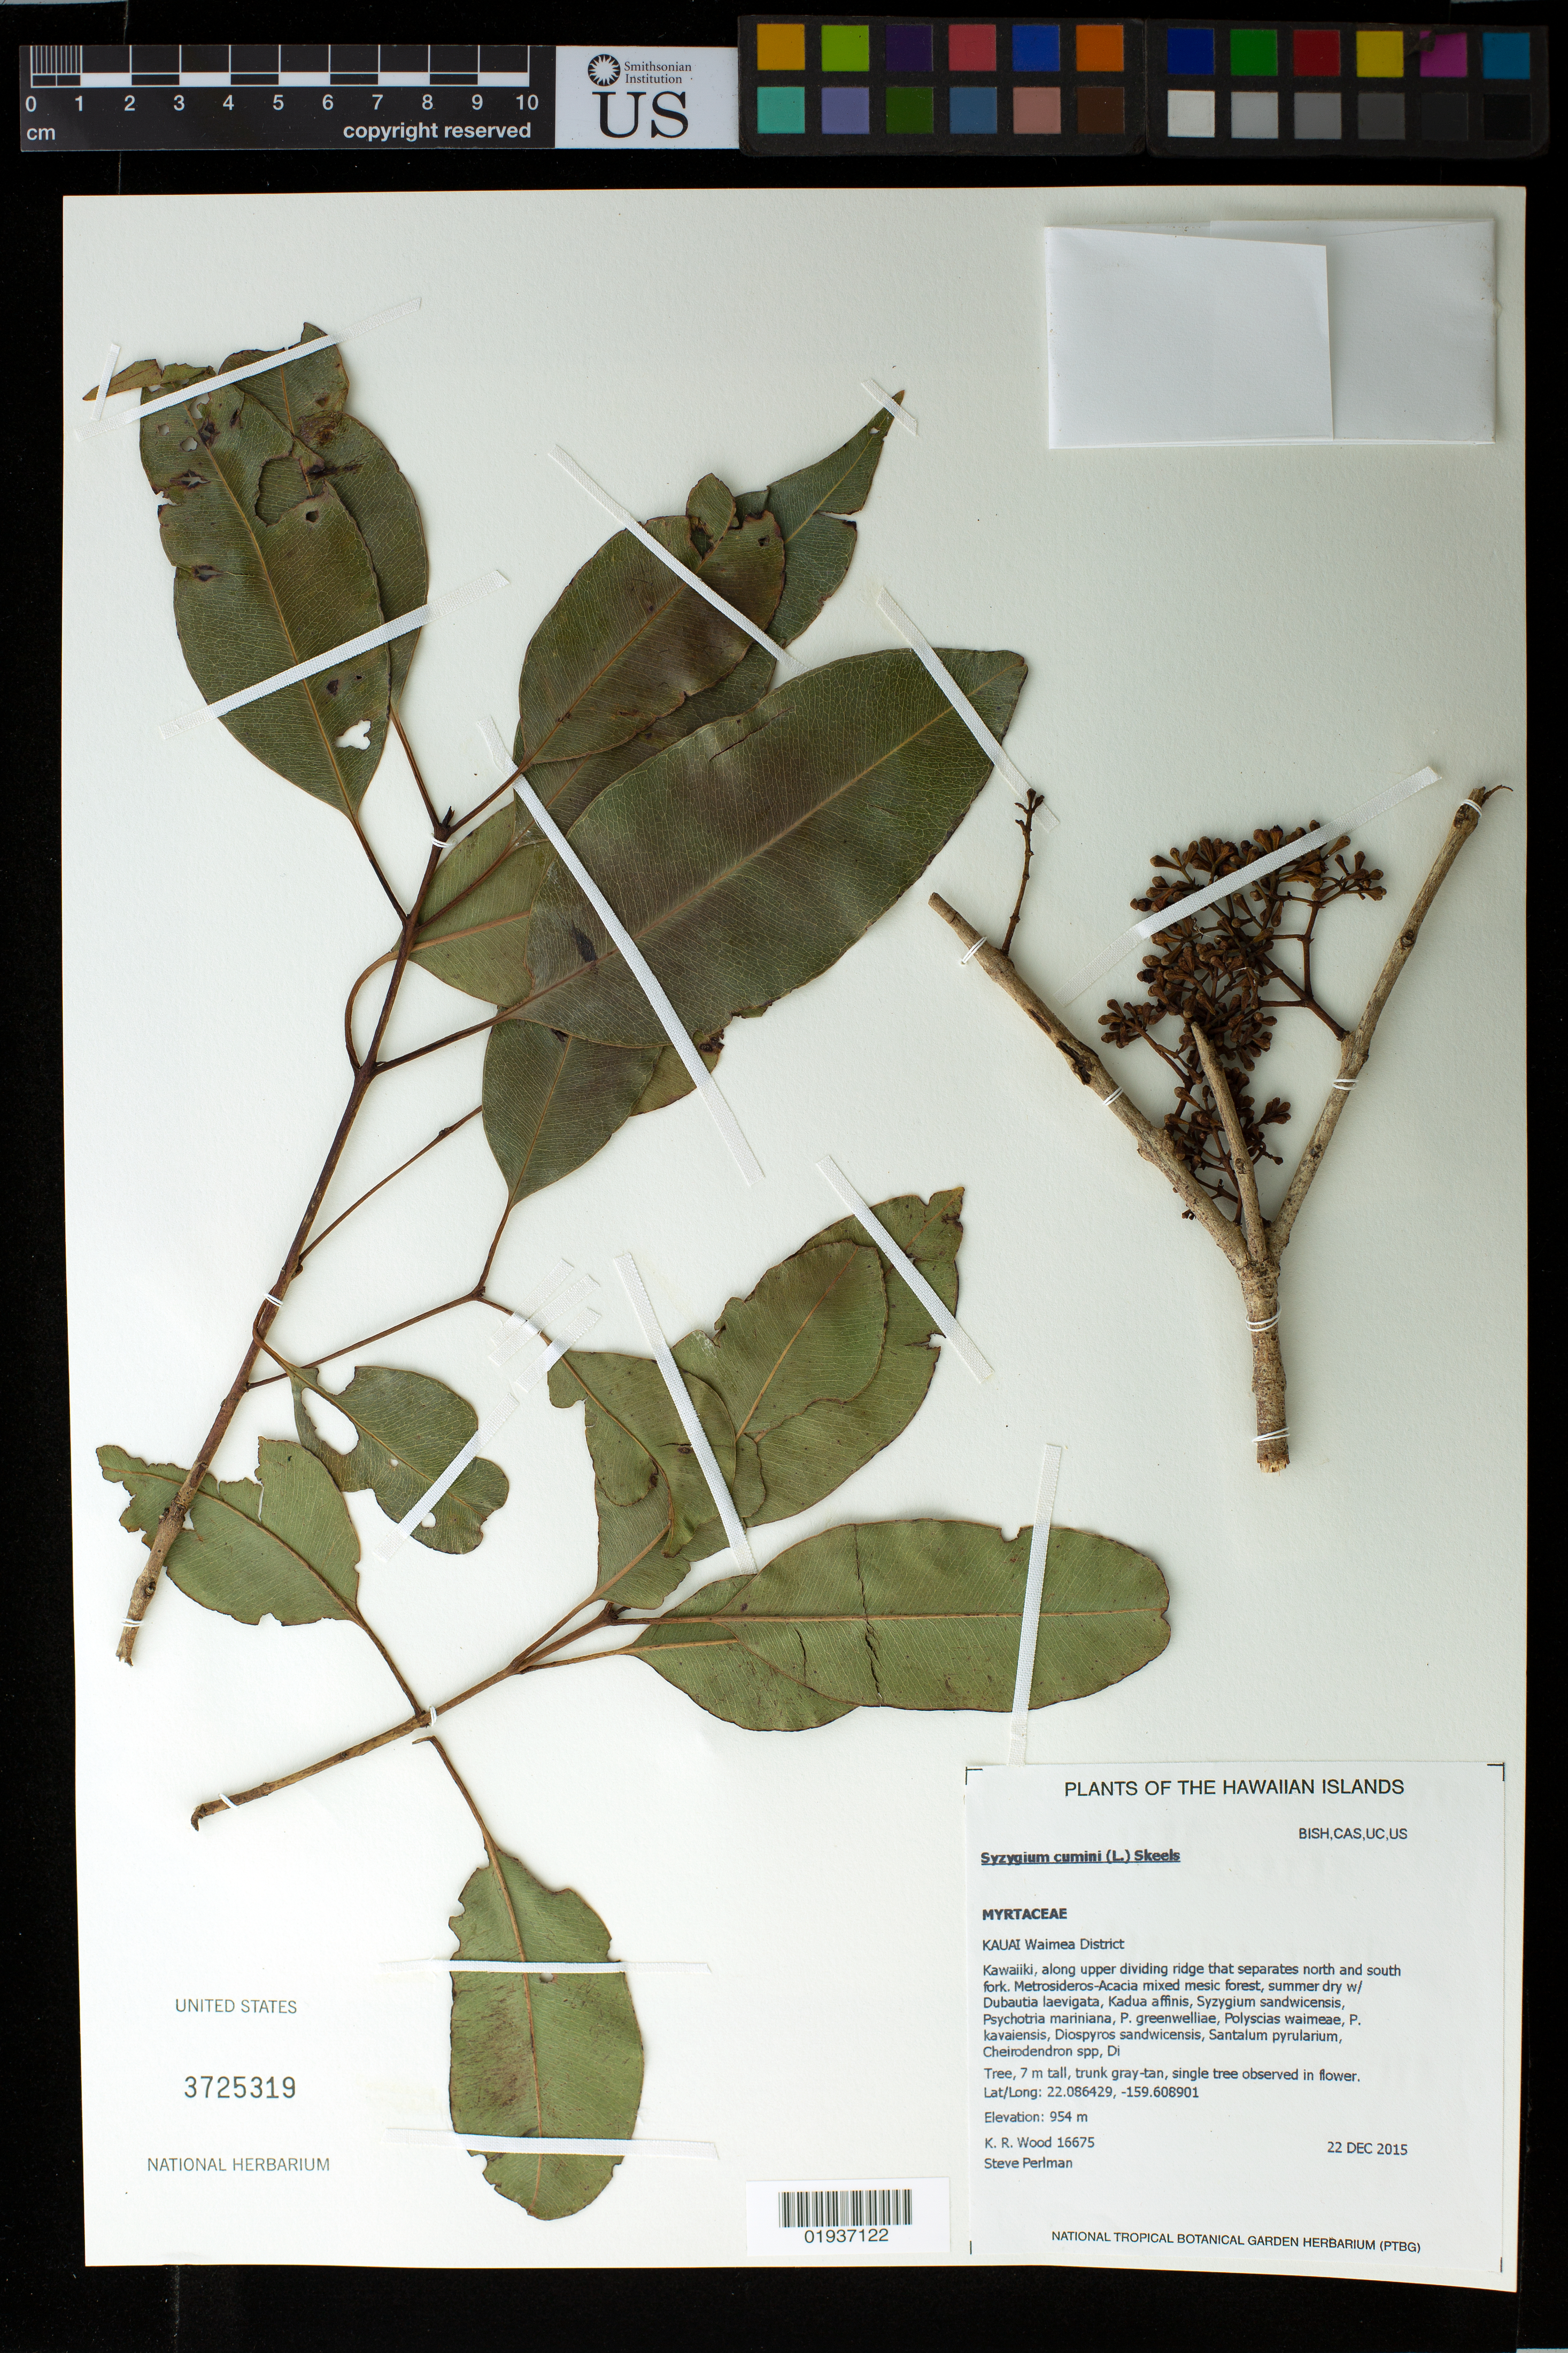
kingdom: Plantae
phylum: Tracheophyta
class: Magnoliopsida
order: Myrtales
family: Myrtaceae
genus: Syzygium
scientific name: Syzygium cumini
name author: (L.) Skeels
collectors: K. R. Wood & S. P. Perlman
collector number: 16675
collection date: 2015-12-22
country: United States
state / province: Hawaii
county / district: Kauai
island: Kaua'i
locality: Waimea District, Kawaiiki, along upper dividing ridge that separates north and south fork.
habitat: Mixed mesic forest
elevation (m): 954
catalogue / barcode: US 3725319